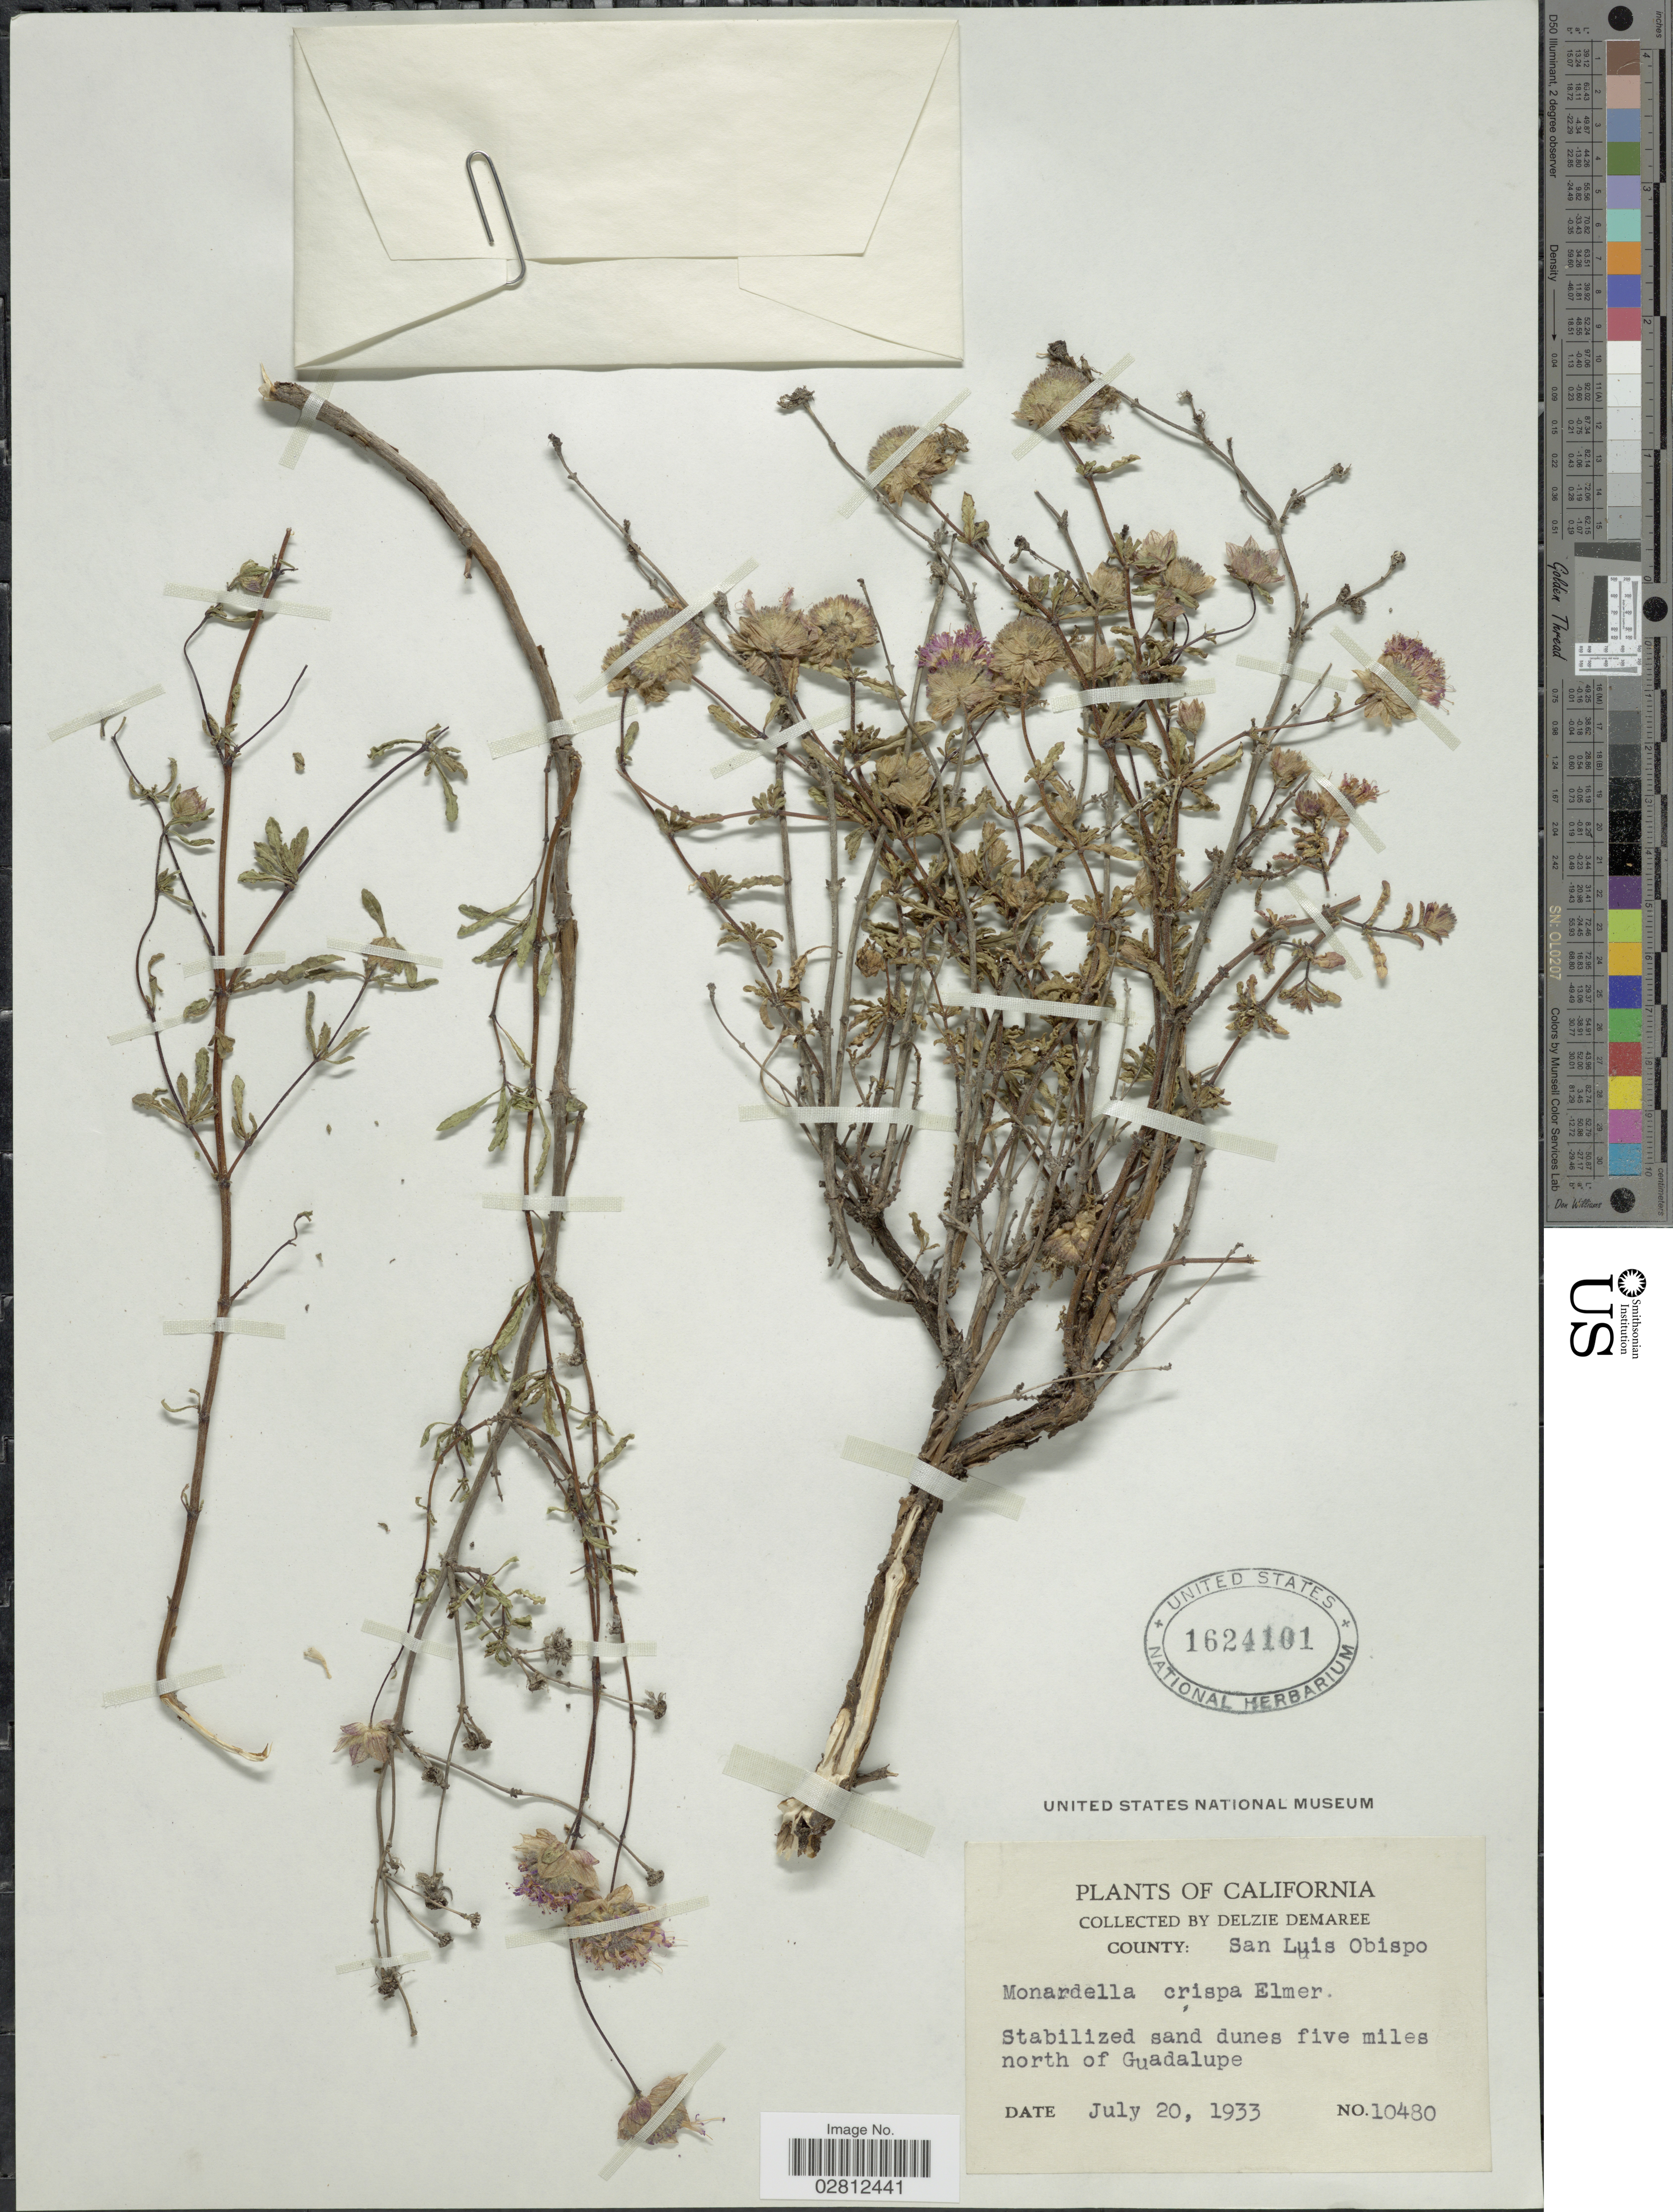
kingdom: Plantae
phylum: Tracheophyta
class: Magnoliopsida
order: Lamiales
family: Lamiaceae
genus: Monardella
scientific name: Monardella crispa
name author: Elmer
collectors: D. Demaree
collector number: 10480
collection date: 1933-07-20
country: United States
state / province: California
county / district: San Luis Obispo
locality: County: San Luis Obispo, five miles north of Guadalupe.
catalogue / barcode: US 1624101